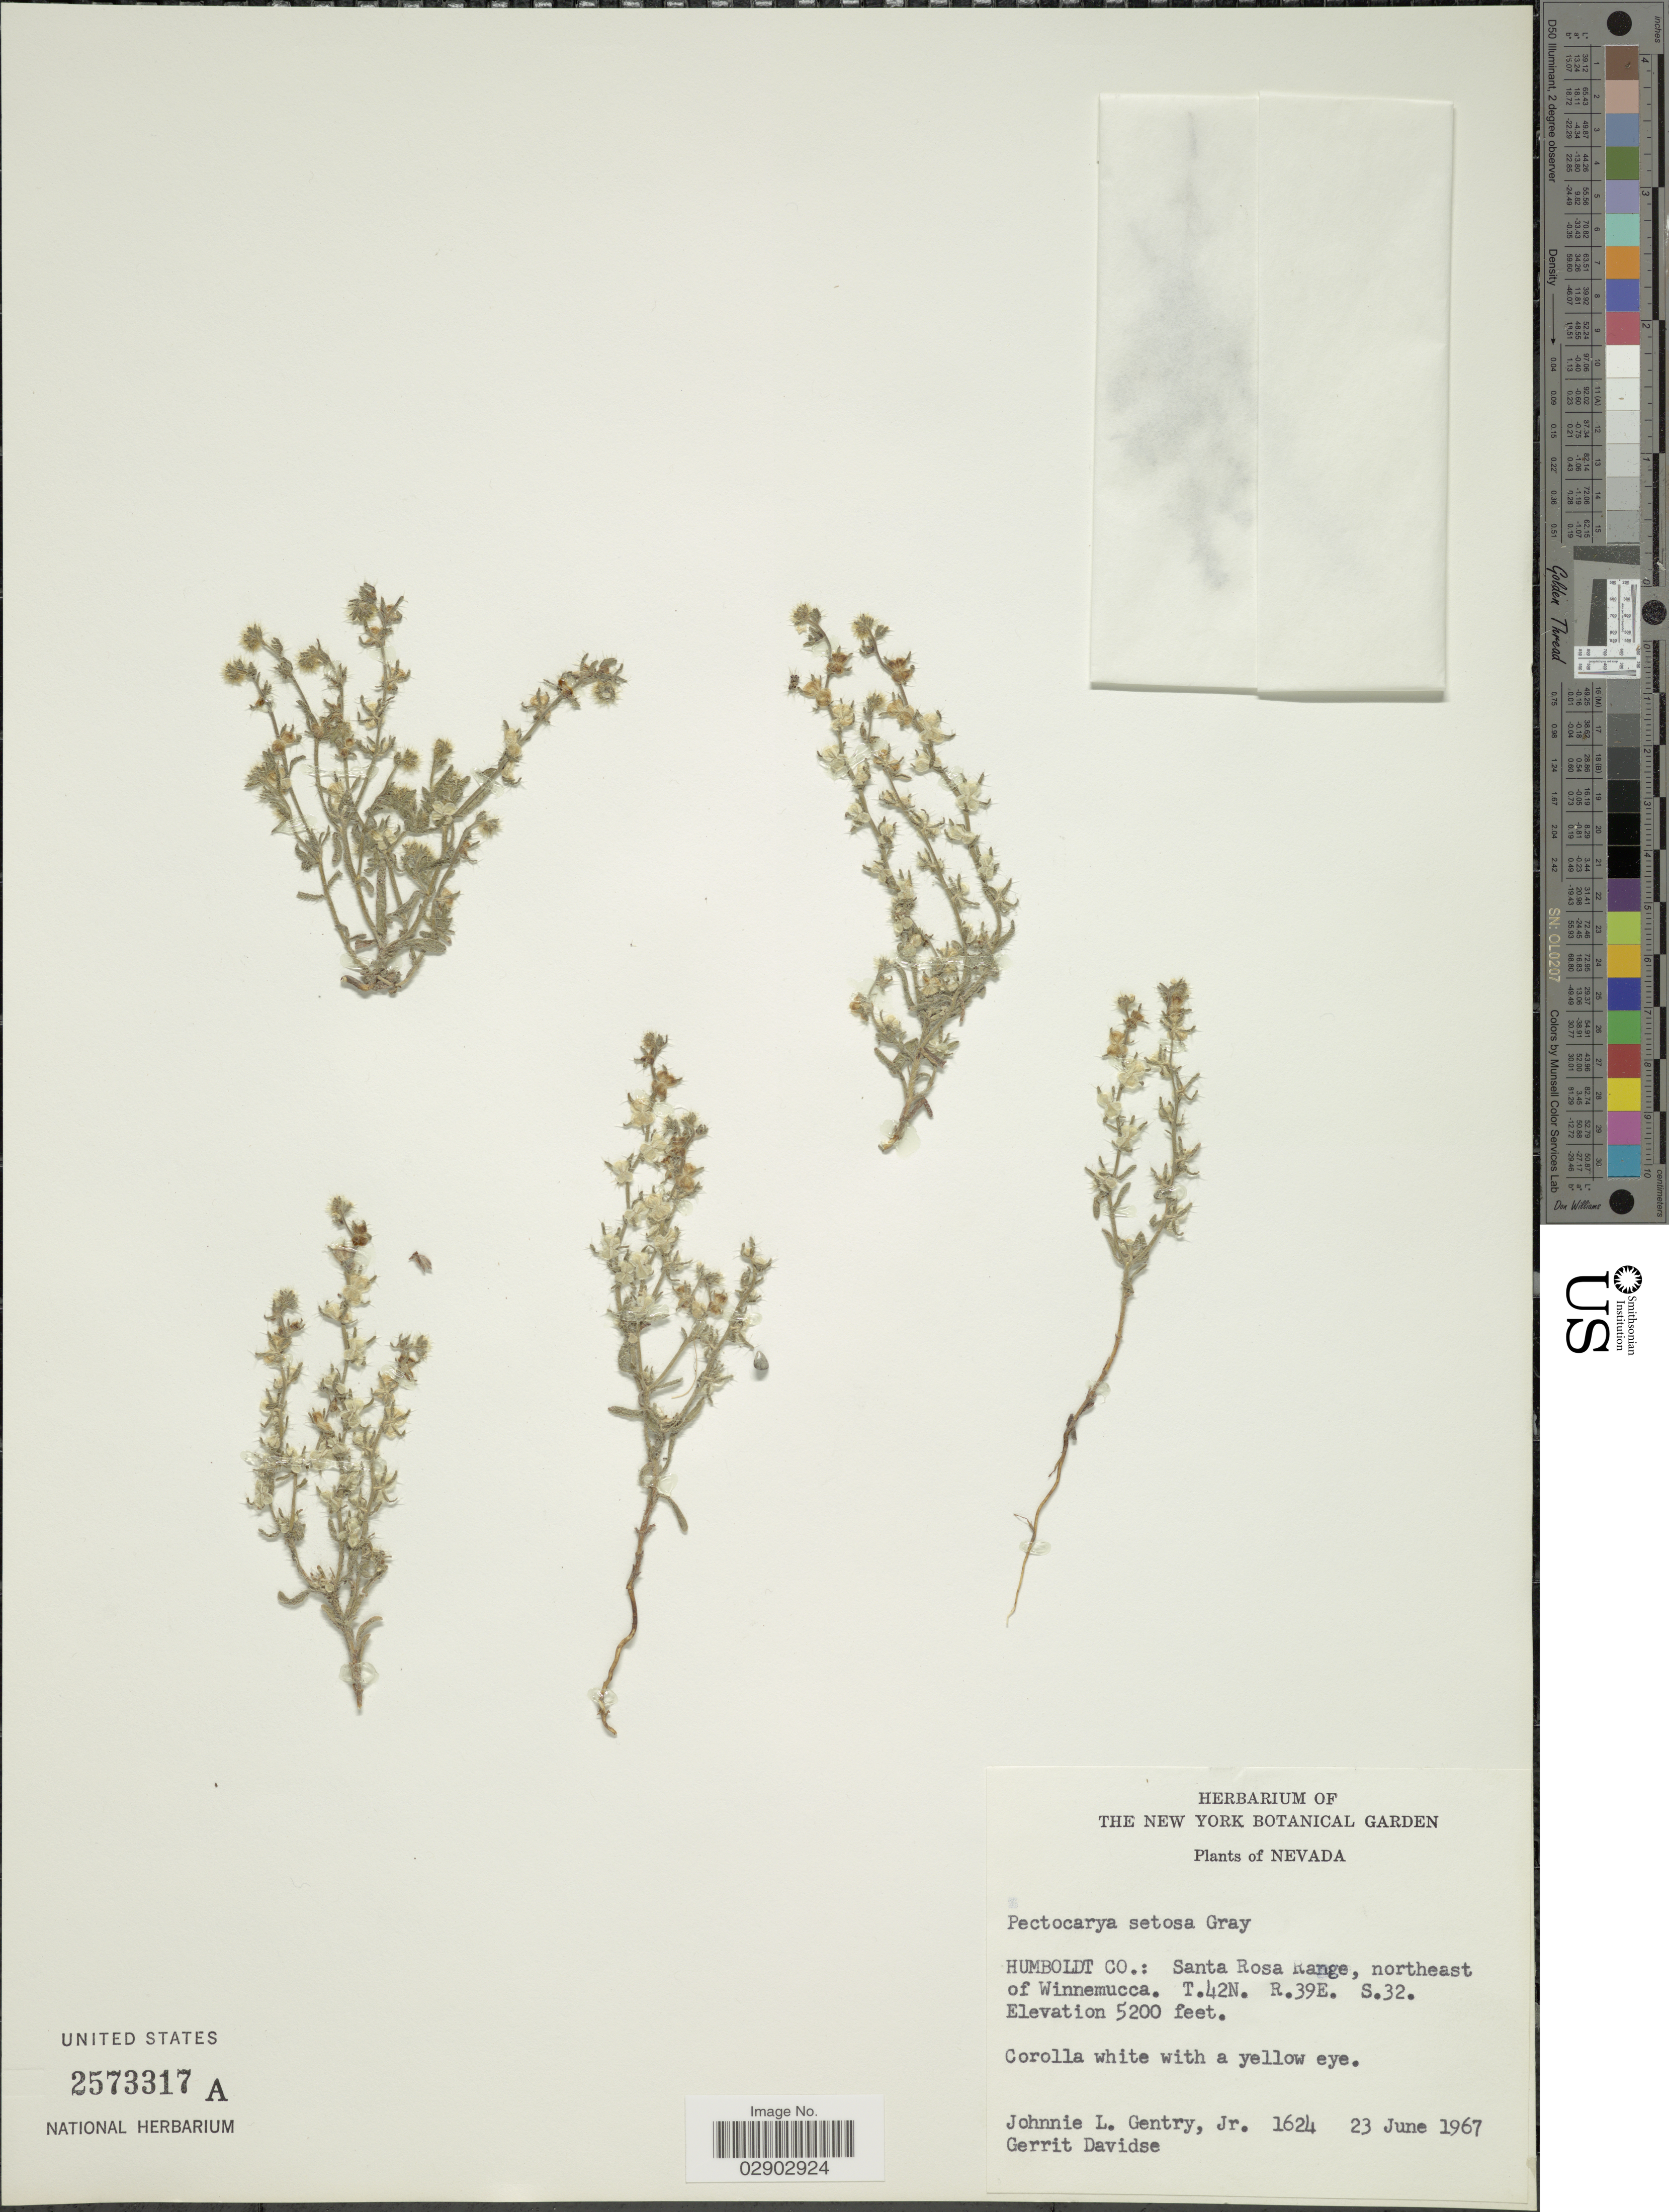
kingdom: Plantae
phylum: Tracheophyta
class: Magnoliopsida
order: Boraginales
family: Boraginaceae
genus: Pectocarya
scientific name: Pectocarya setosa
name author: A. Gray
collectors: J. L. Gentry & G. Davidse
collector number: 1624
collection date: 1967-06-23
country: United States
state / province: Nevada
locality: Humboldt Co.: Santa Rosa Range, northeast of Winnemucca. T.42N. R.39E. S.32.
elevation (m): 1585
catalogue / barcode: US 2573317A